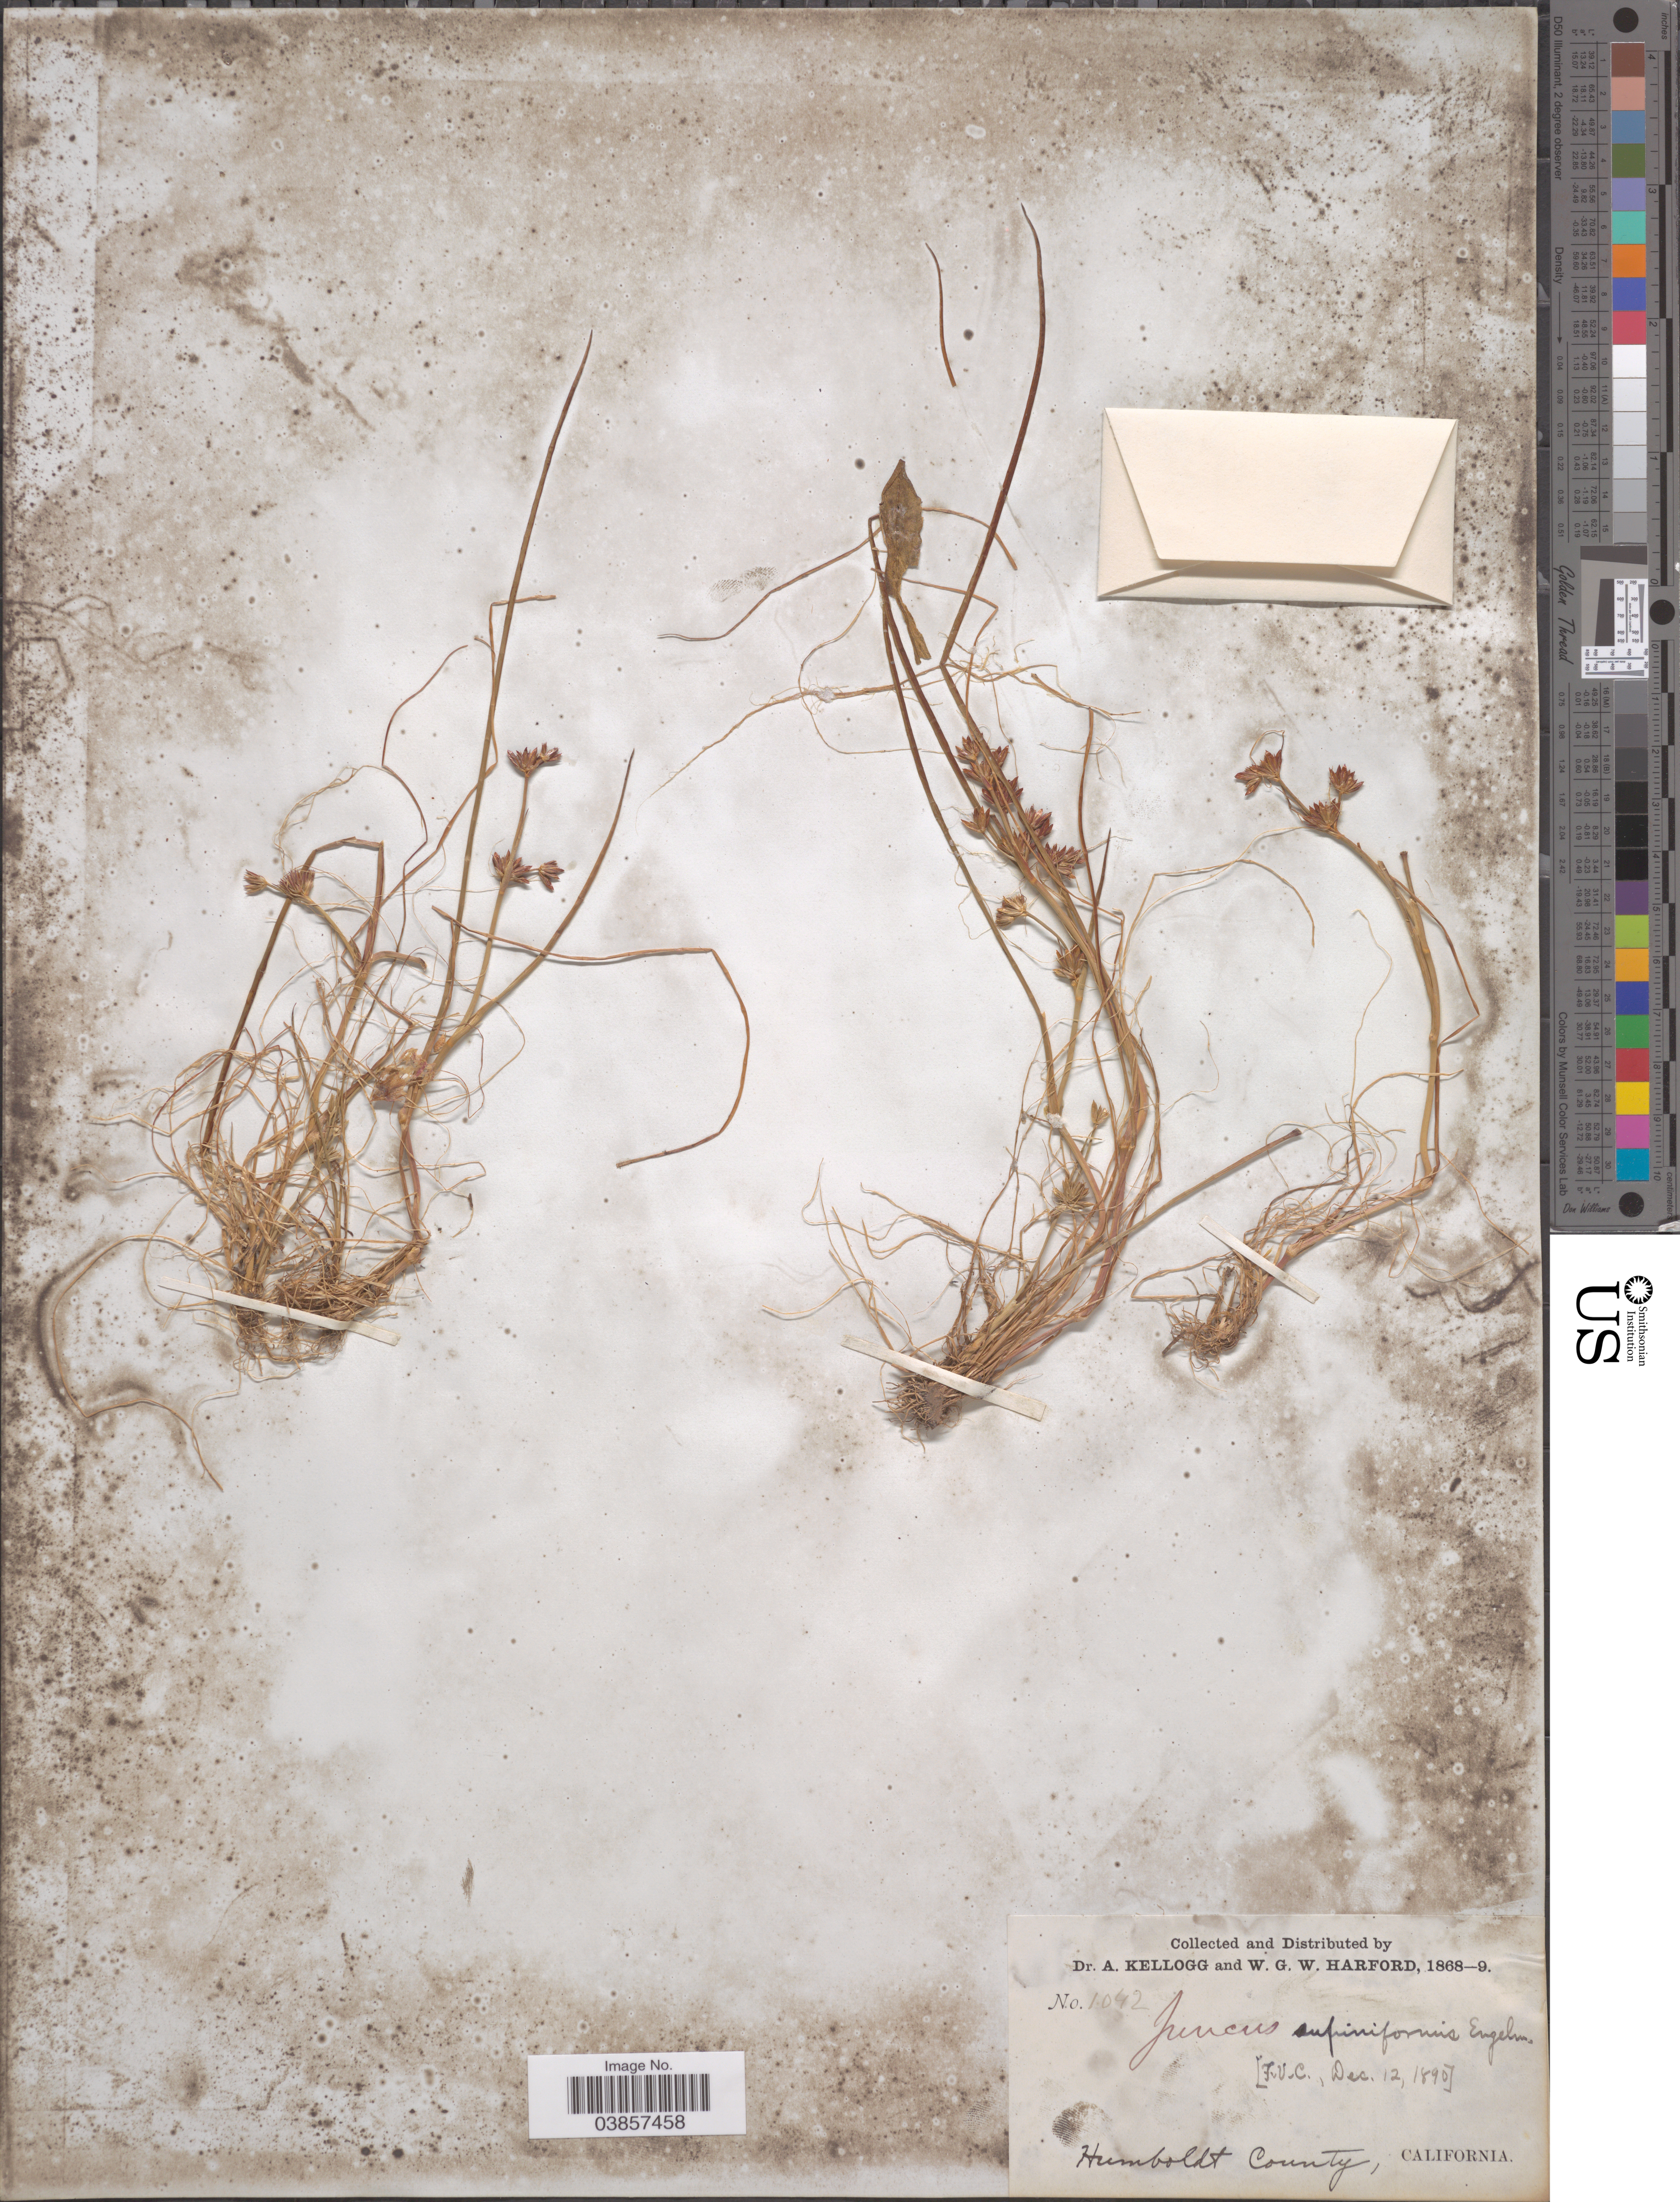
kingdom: Plantae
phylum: Tracheophyta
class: Liliopsida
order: Poales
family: Juncaceae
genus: Juncus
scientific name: Juncus supiniformis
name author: Engelm.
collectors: A. Kellogg & W. G. W. Harford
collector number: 1042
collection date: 1868/1869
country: United States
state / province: California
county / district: Humboldt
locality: Humboldt County.